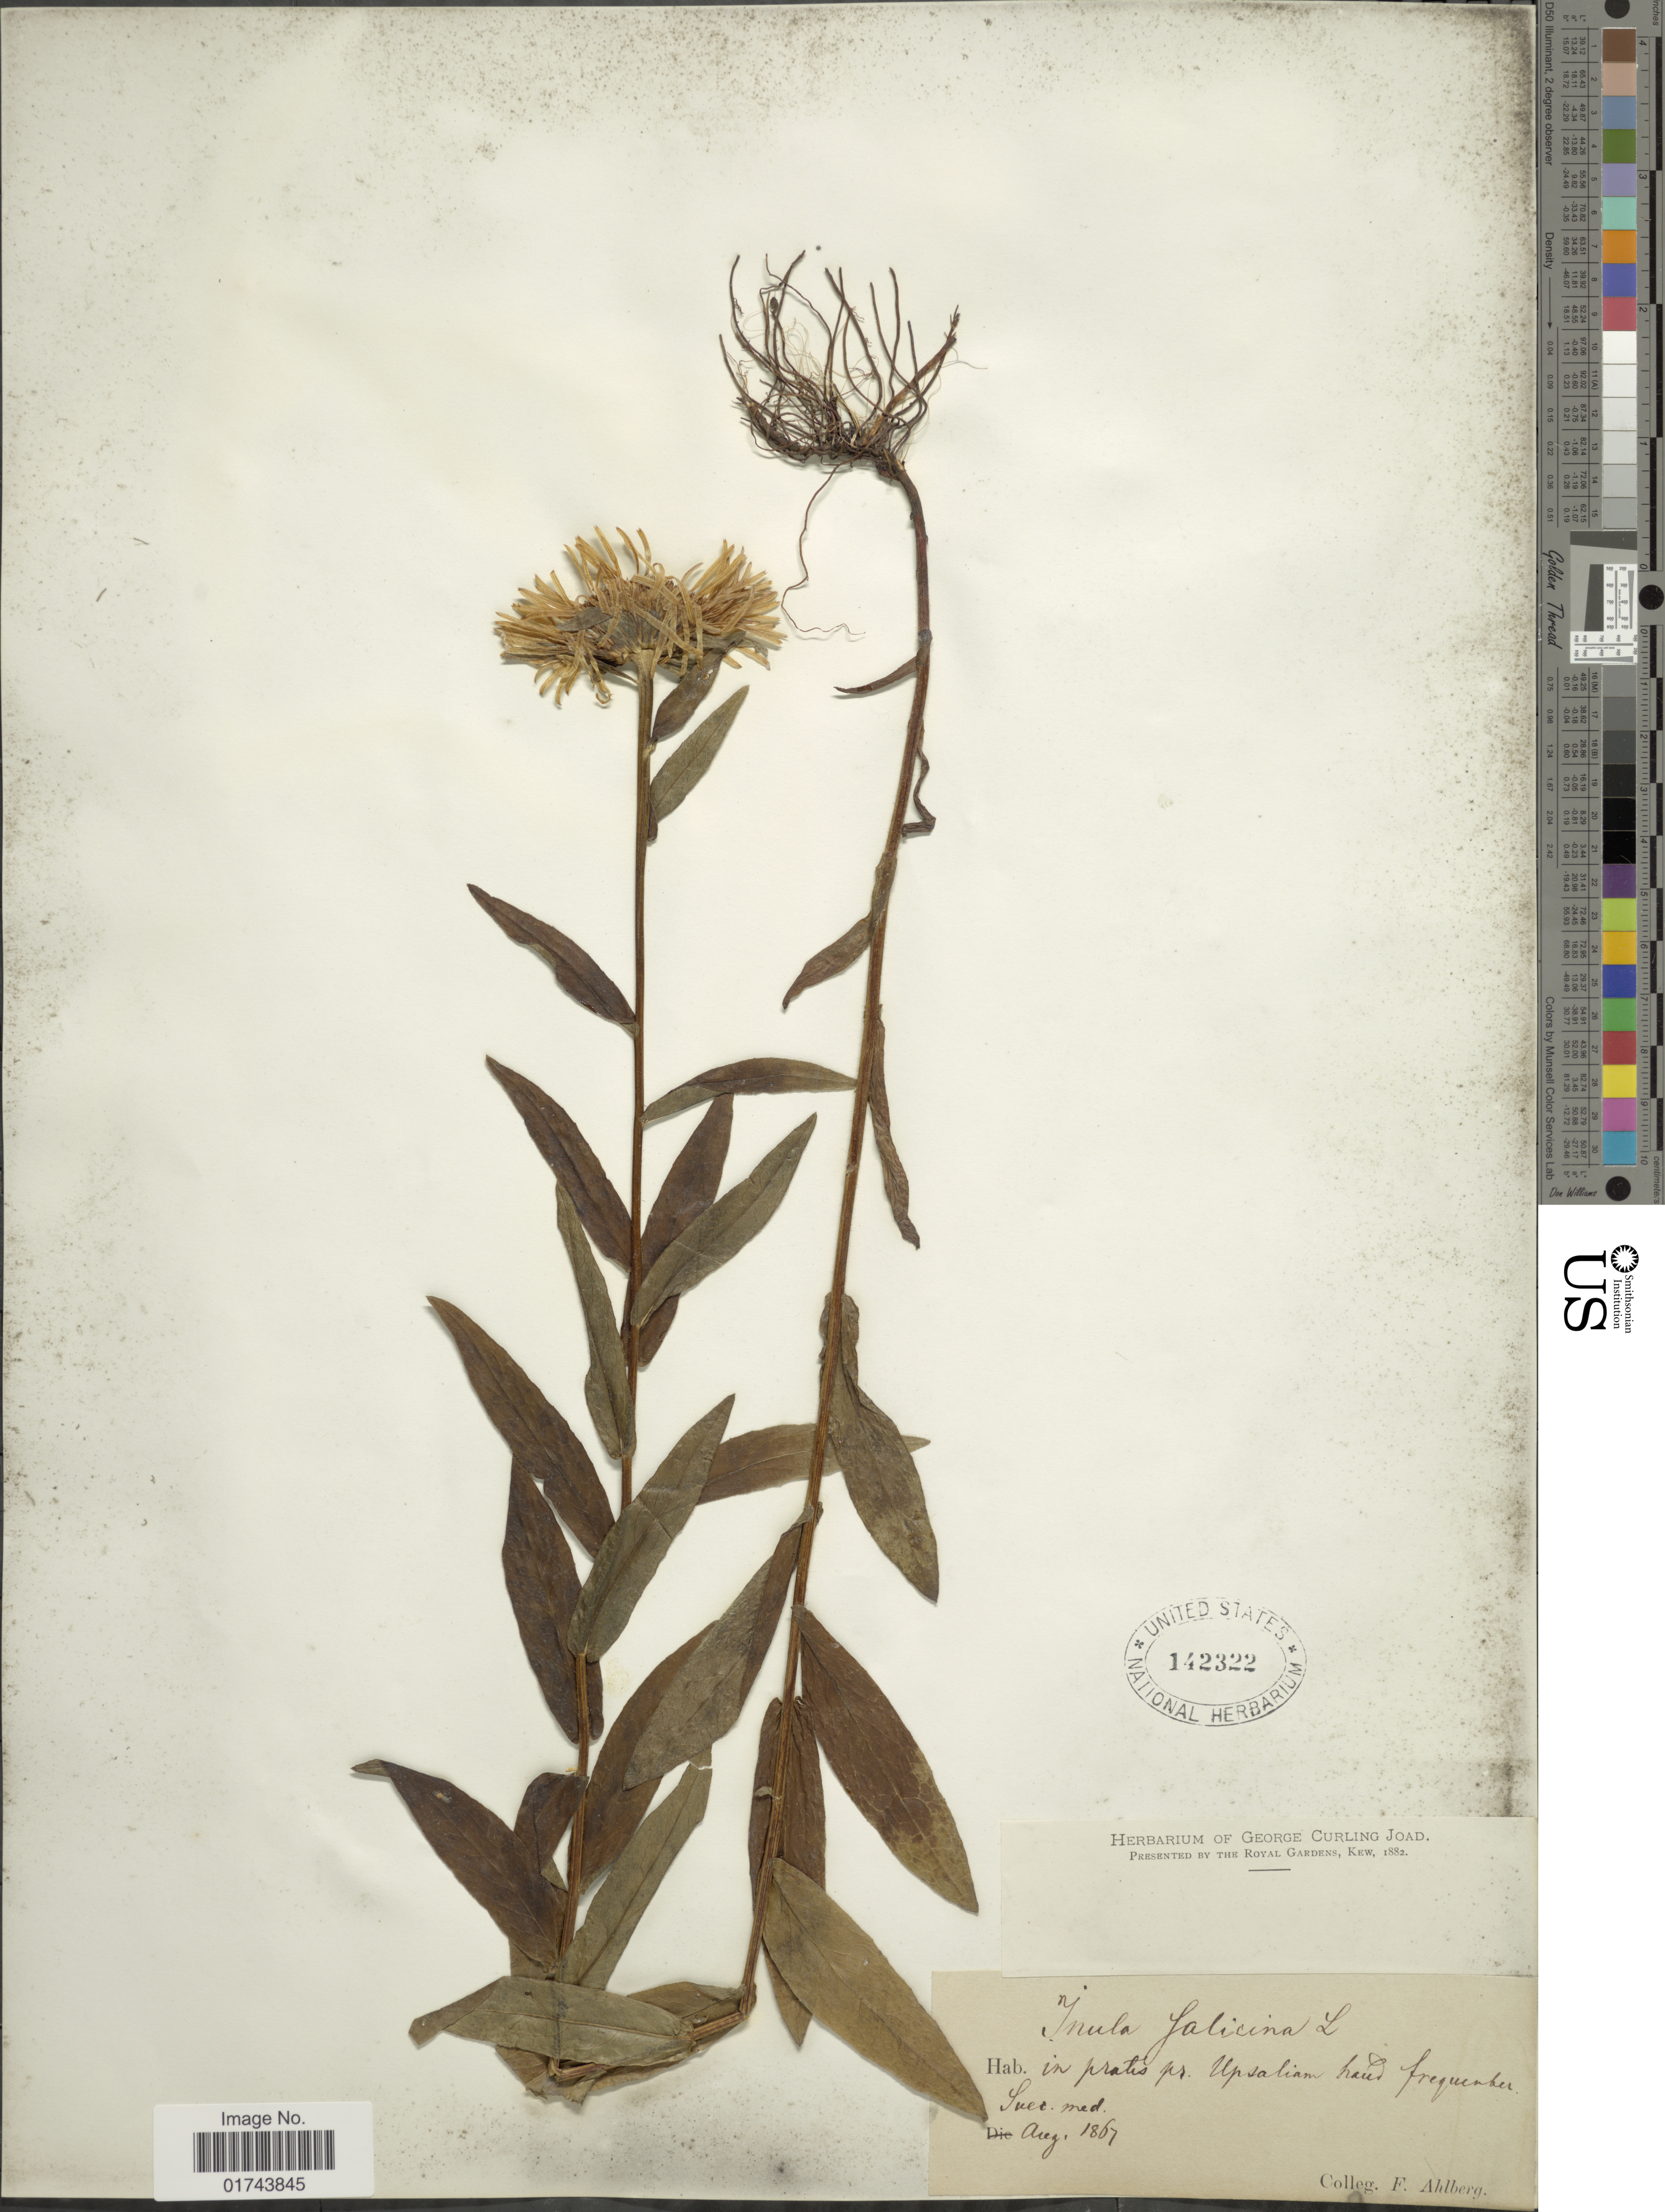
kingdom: Plantae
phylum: Tracheophyta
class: Magnoliopsida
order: Asterales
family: Asteraceae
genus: Inula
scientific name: Inula salicina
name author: L.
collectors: F. Ahlberg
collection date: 1867-08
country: Sweden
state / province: Uppsala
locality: In praks pr. Upsaliam haud frequenber, Suec. Med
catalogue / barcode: US 142322